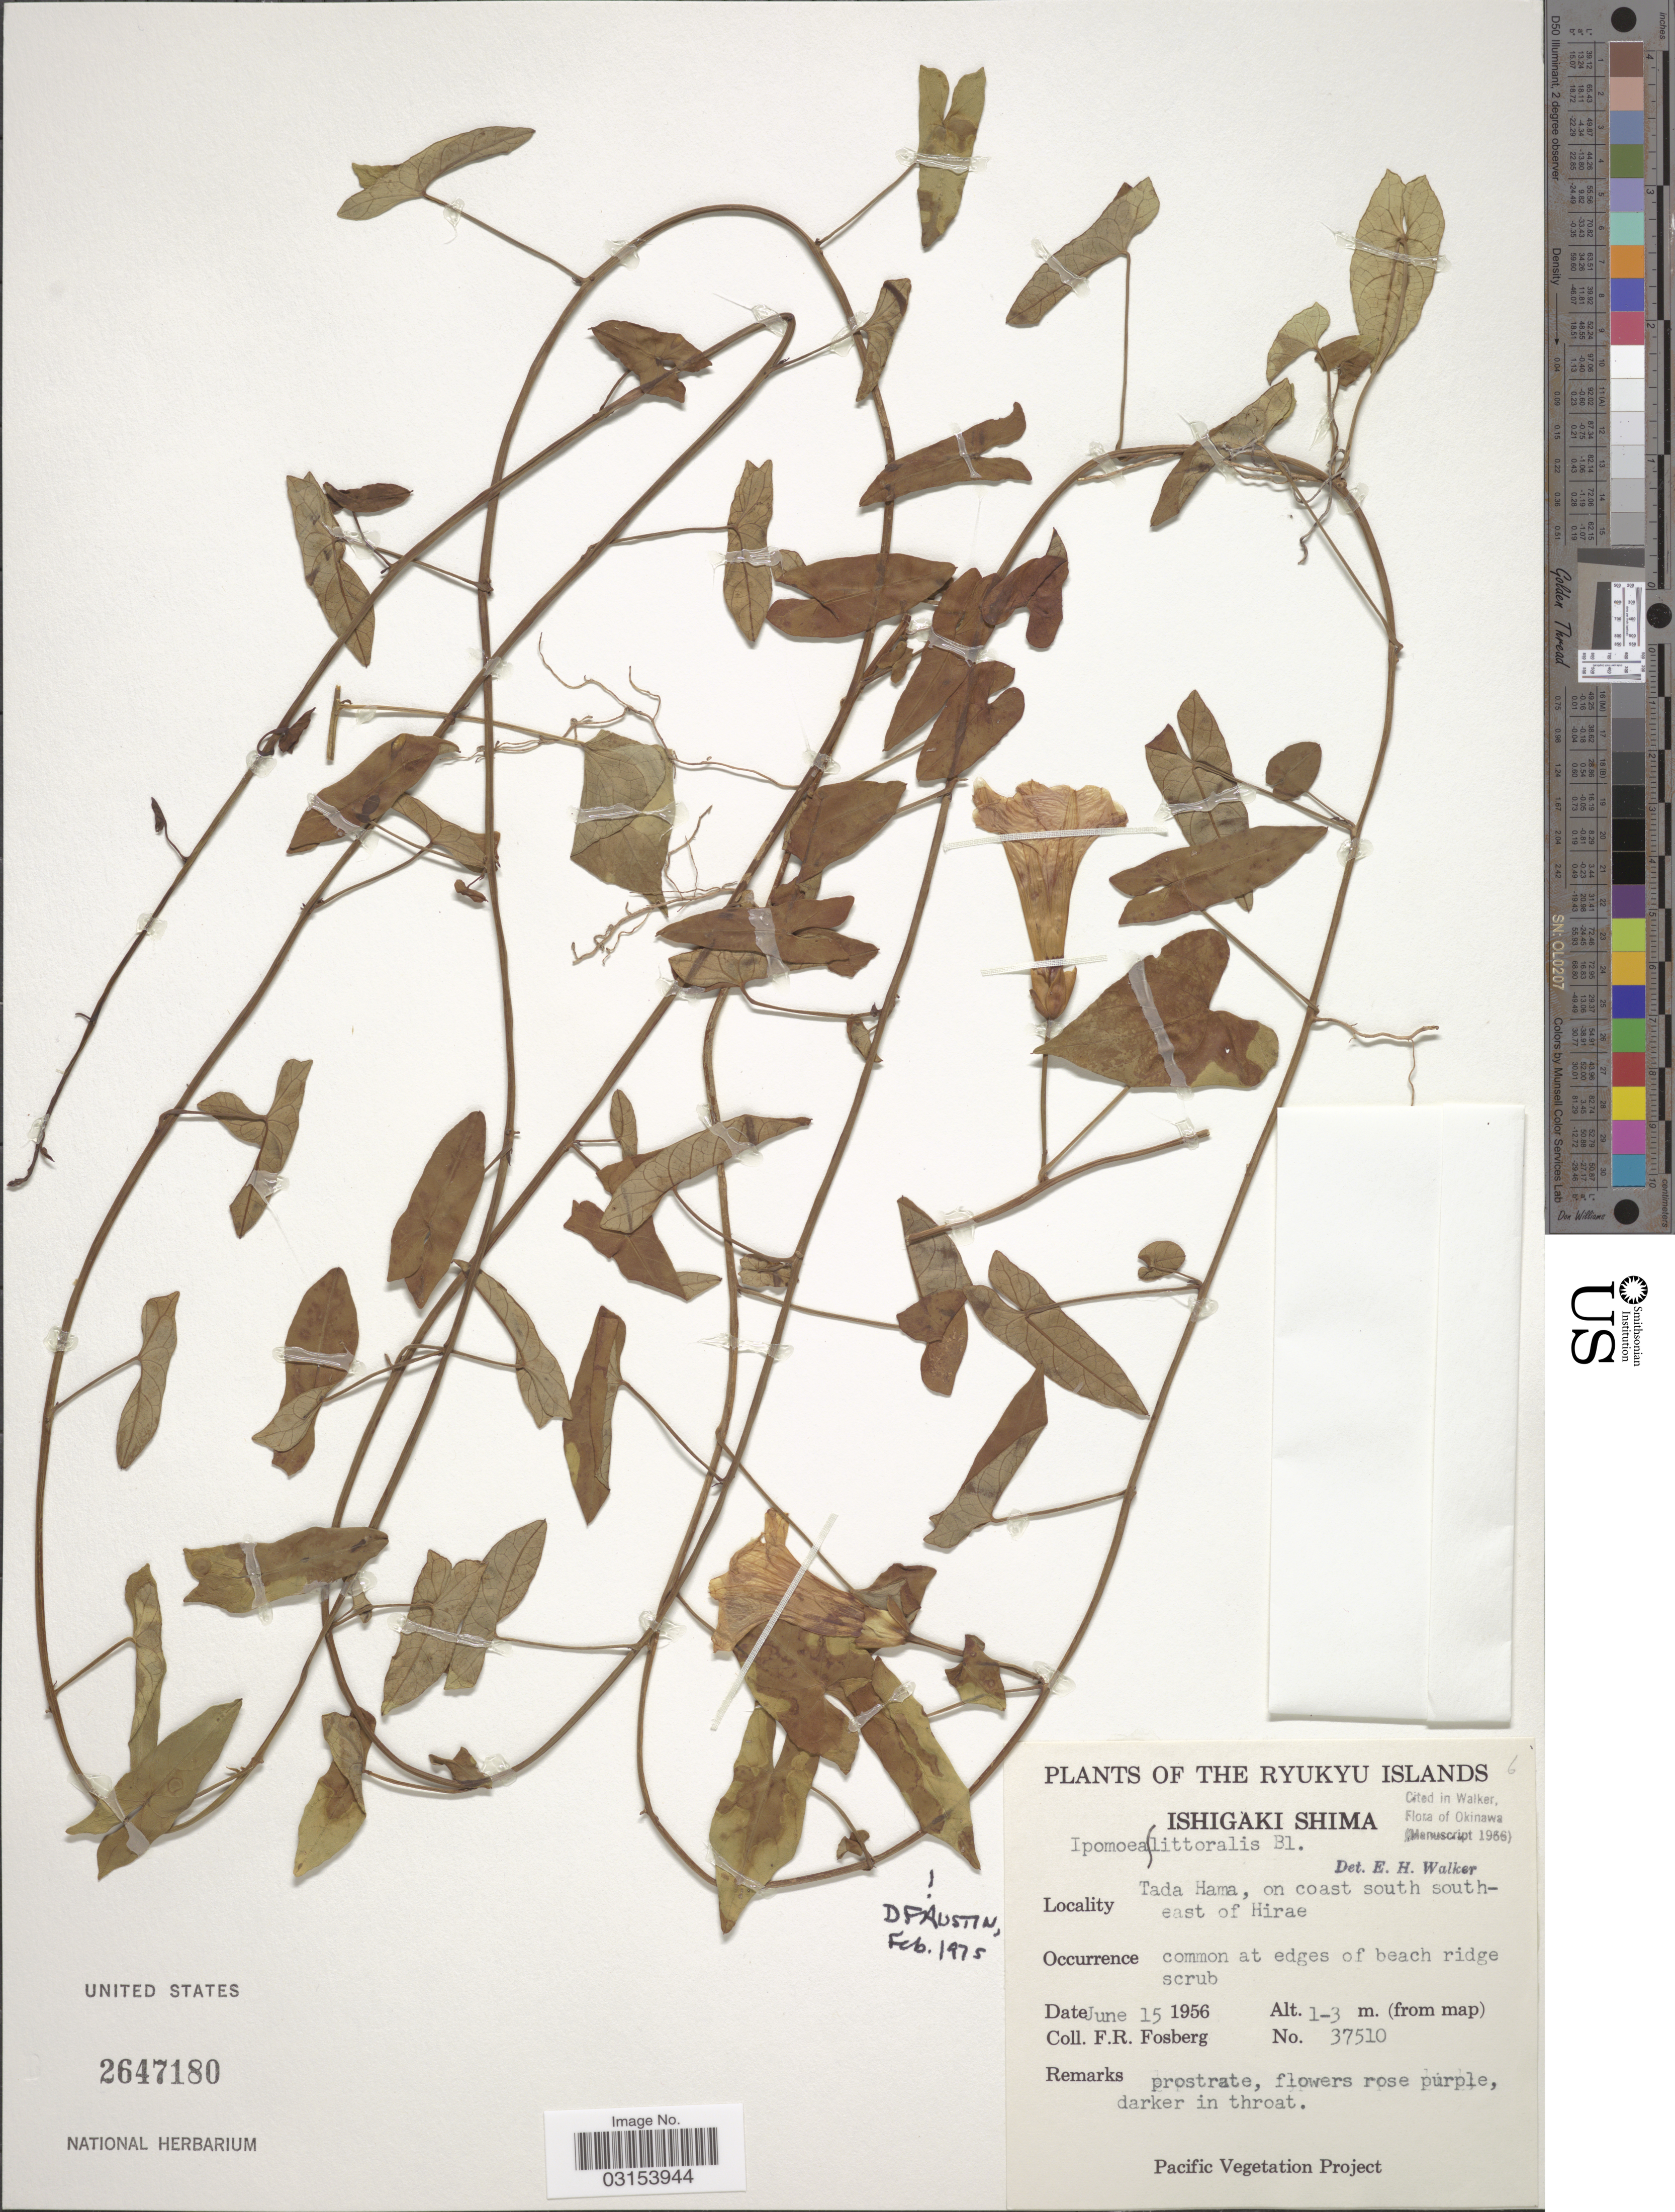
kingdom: Plantae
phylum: Tracheophyta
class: Magnoliopsida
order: Solanales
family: Convolvulaceae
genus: Ipomoea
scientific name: Ipomoea littoralis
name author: Blume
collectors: F. R. Fosberg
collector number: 37510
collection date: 1956-06-15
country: Japan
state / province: Okinawa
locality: Ryukyu Islands. Ishigaki Shima. Tada Hama, on coast south southeast of Hirae.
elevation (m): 1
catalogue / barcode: US 2647180